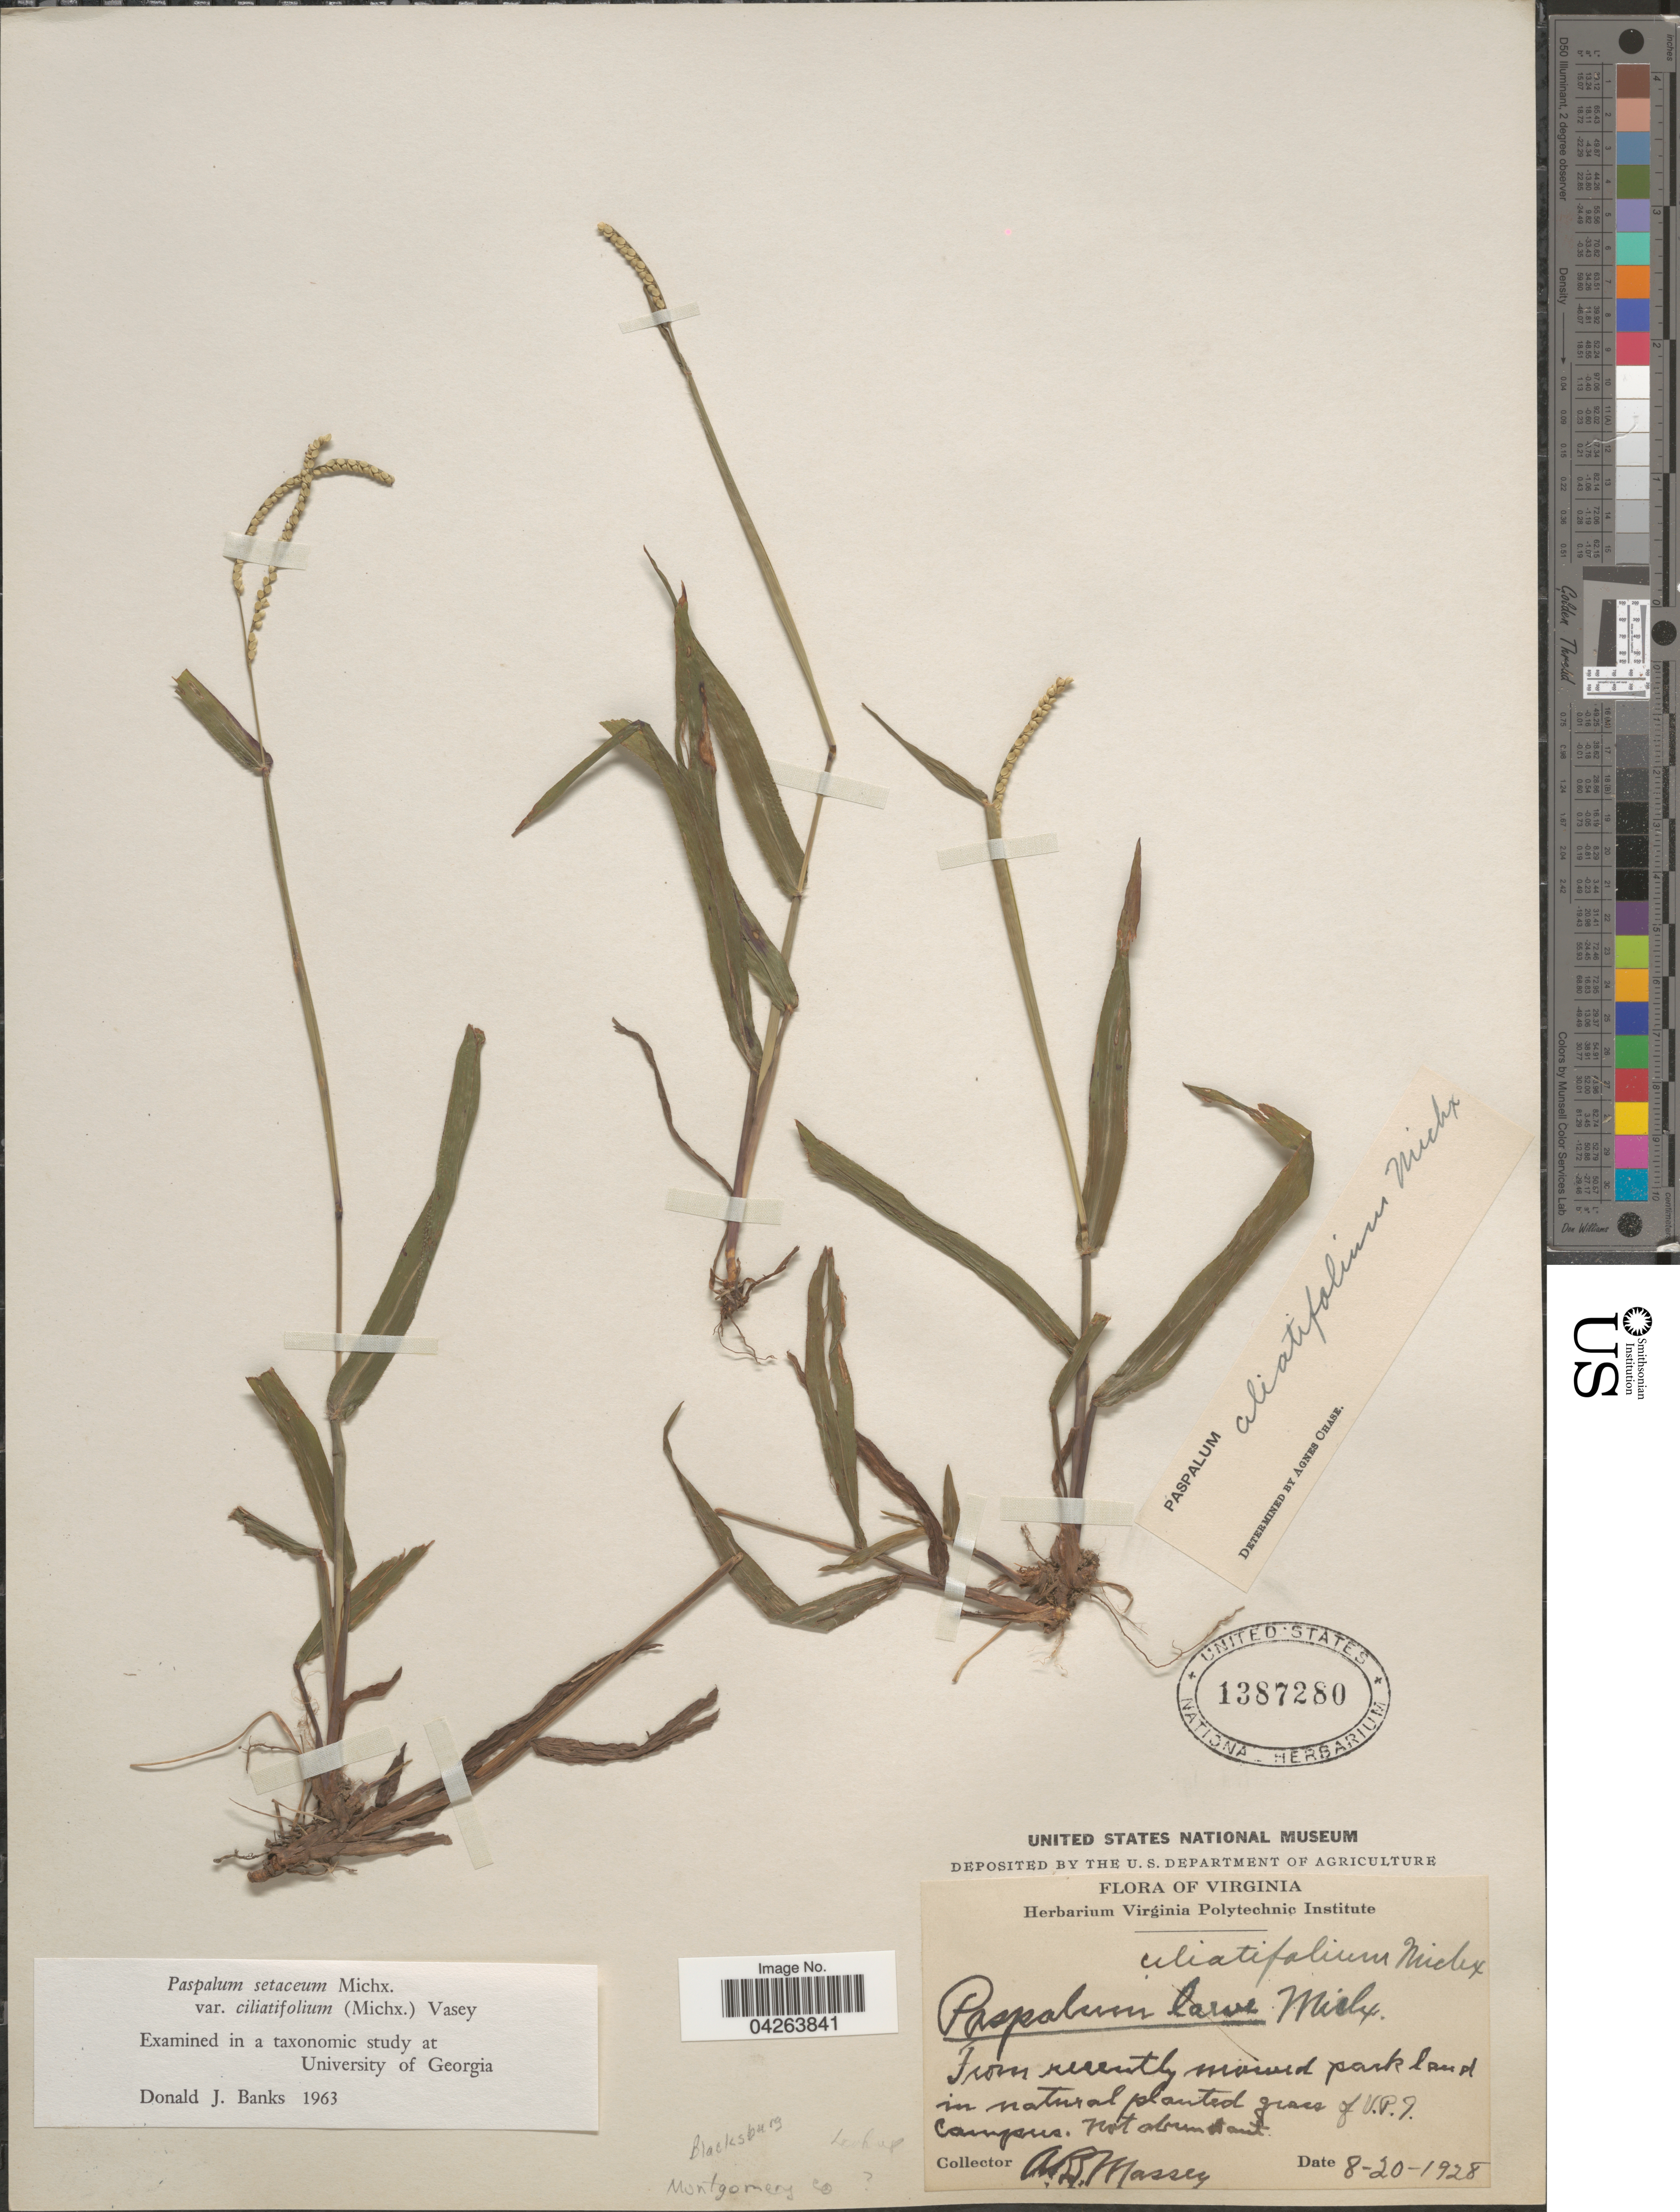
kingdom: Plantae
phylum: Tracheophyta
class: Liliopsida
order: Poales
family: Poaceae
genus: Paspalum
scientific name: Paspalum setaceum var. ciliatifolium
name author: (Michx.) Vasey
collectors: A. Massey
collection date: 1928-08-20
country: United States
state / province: Virginia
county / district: Montgomery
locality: In natural planted grass of V.P.I. Campus. Blacksburg.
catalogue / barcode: US 1387280